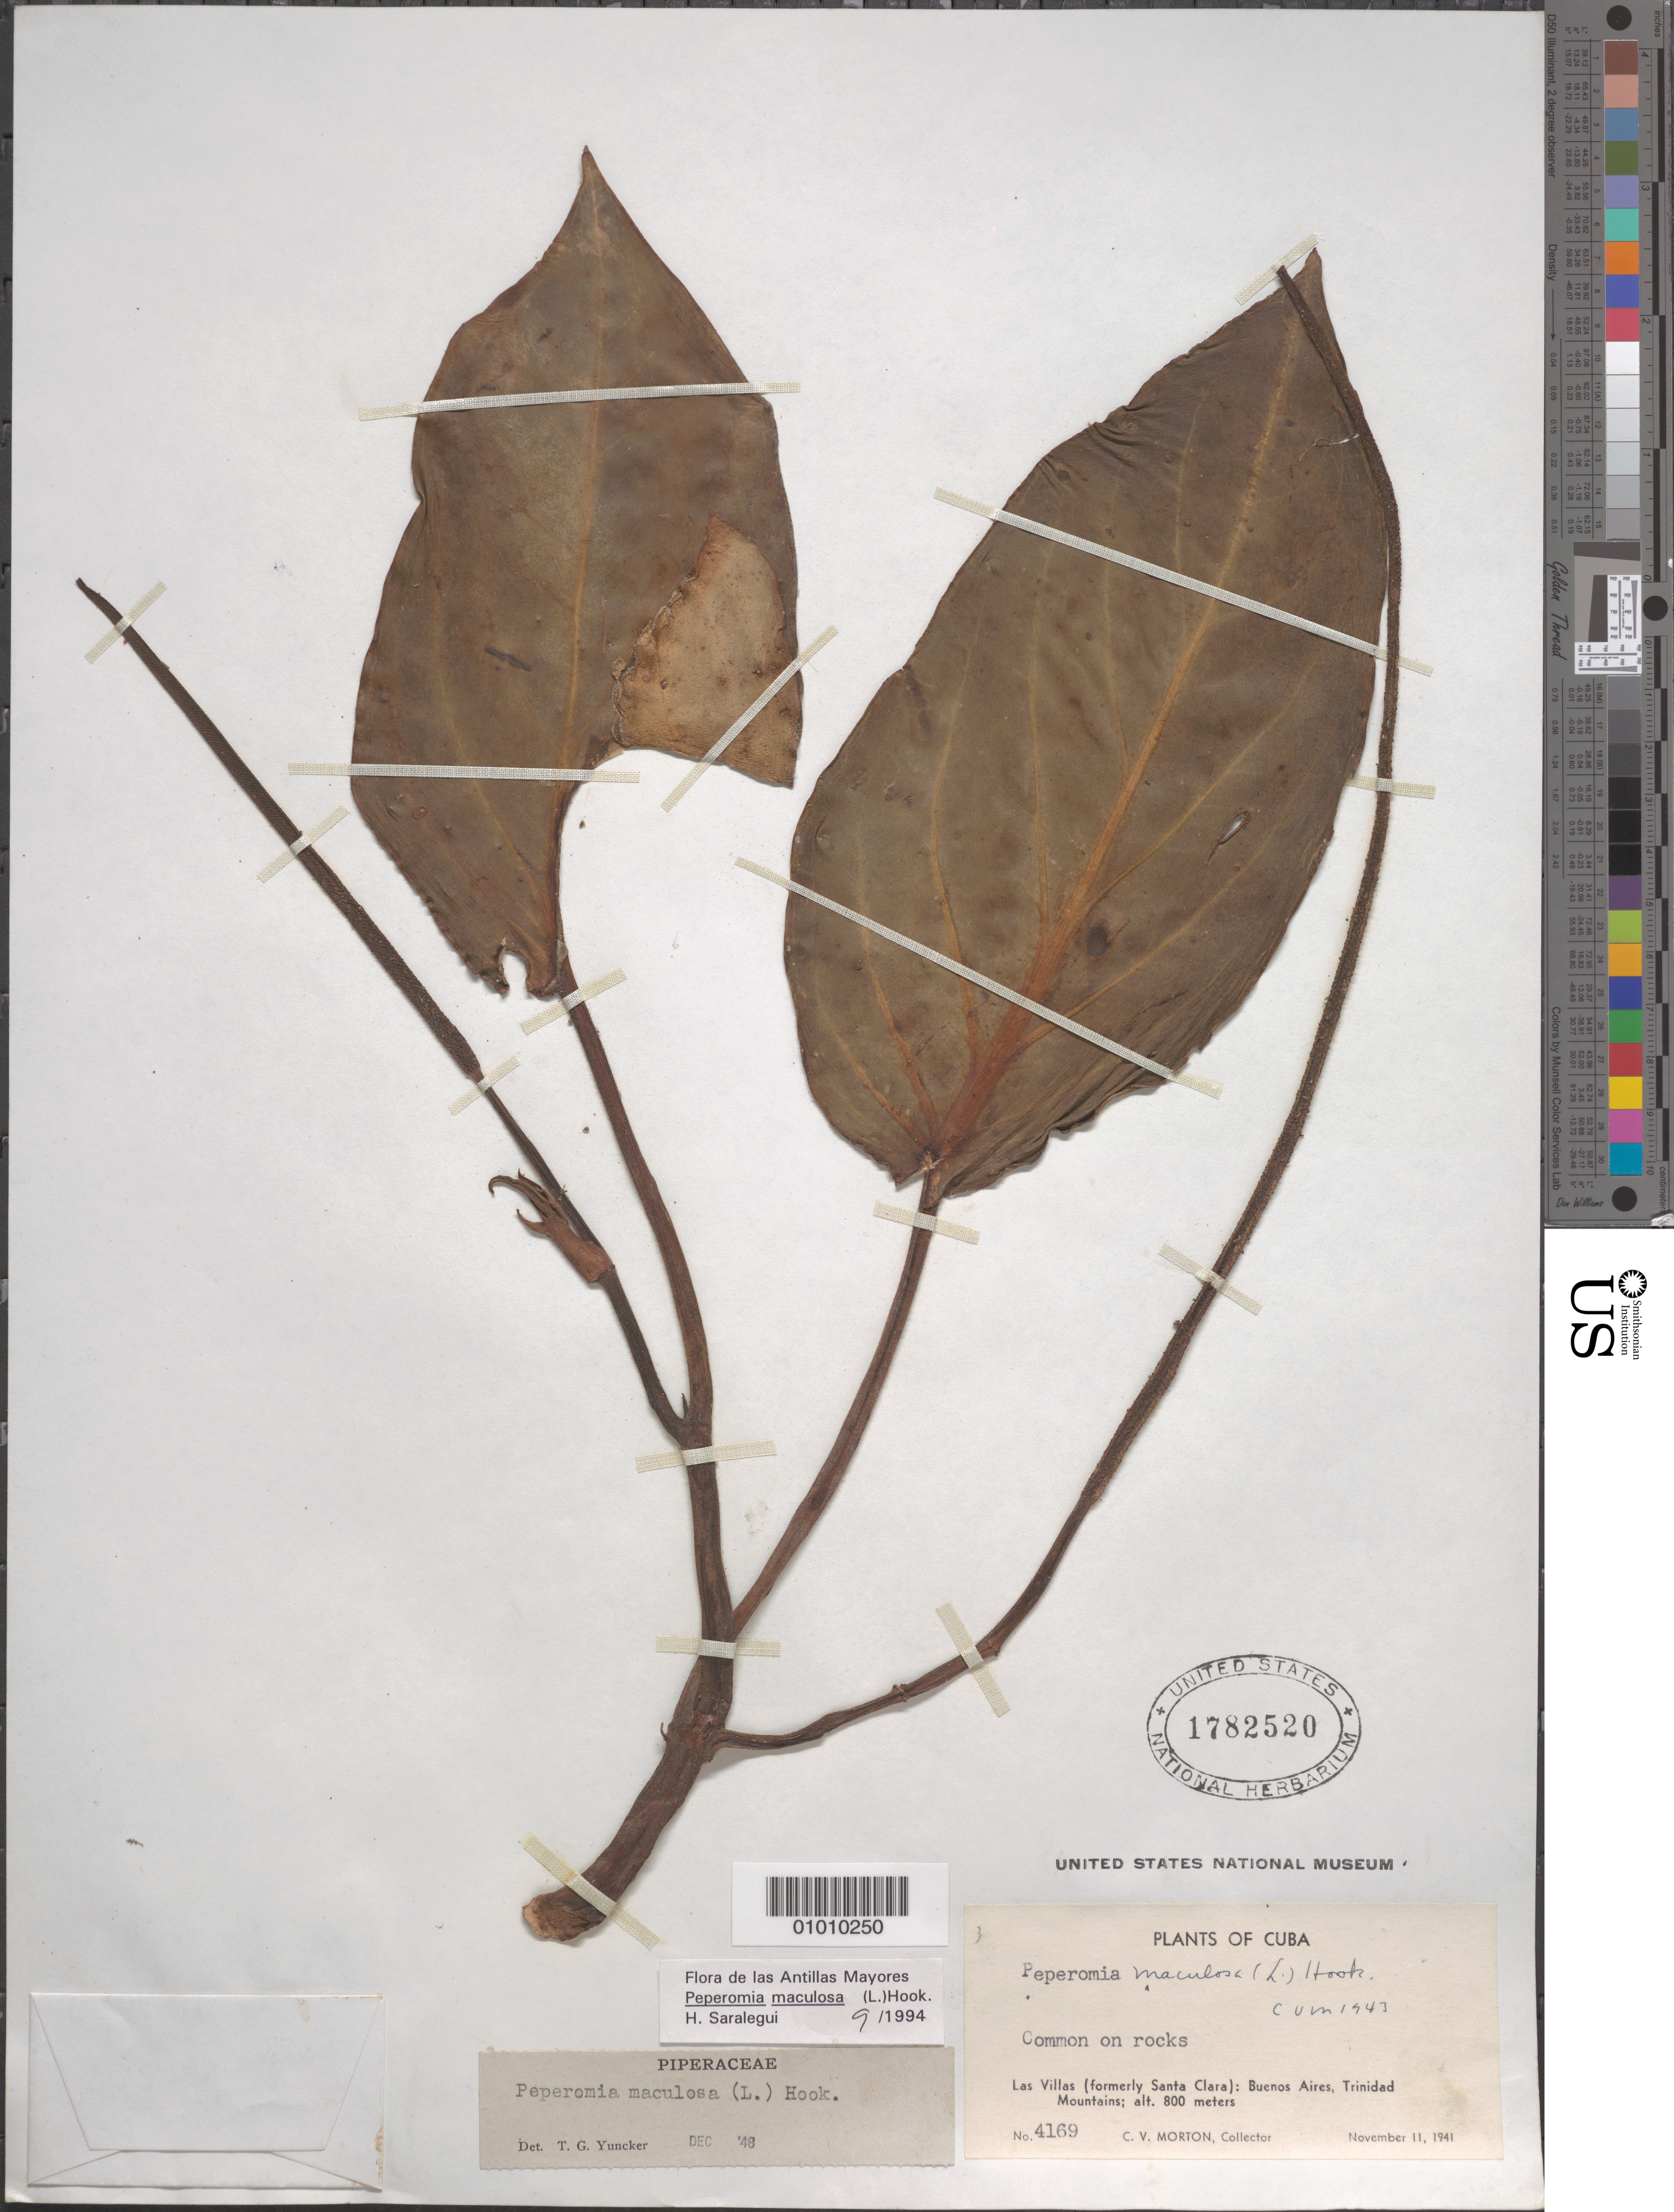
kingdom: Plantae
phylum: Tracheophyta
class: Magnoliopsida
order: Piperales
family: Piperaceae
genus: Peperomia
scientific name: Peperomia maculosa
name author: (L.) Hook.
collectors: C. V. Morton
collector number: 4169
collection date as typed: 11 Nov 1941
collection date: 1941-11-11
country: Cuba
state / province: Las Villas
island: Cuba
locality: Las Villas (formerly Santa Clara): Buenos Aires, Trinidad Mts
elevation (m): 800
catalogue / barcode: US 1782520